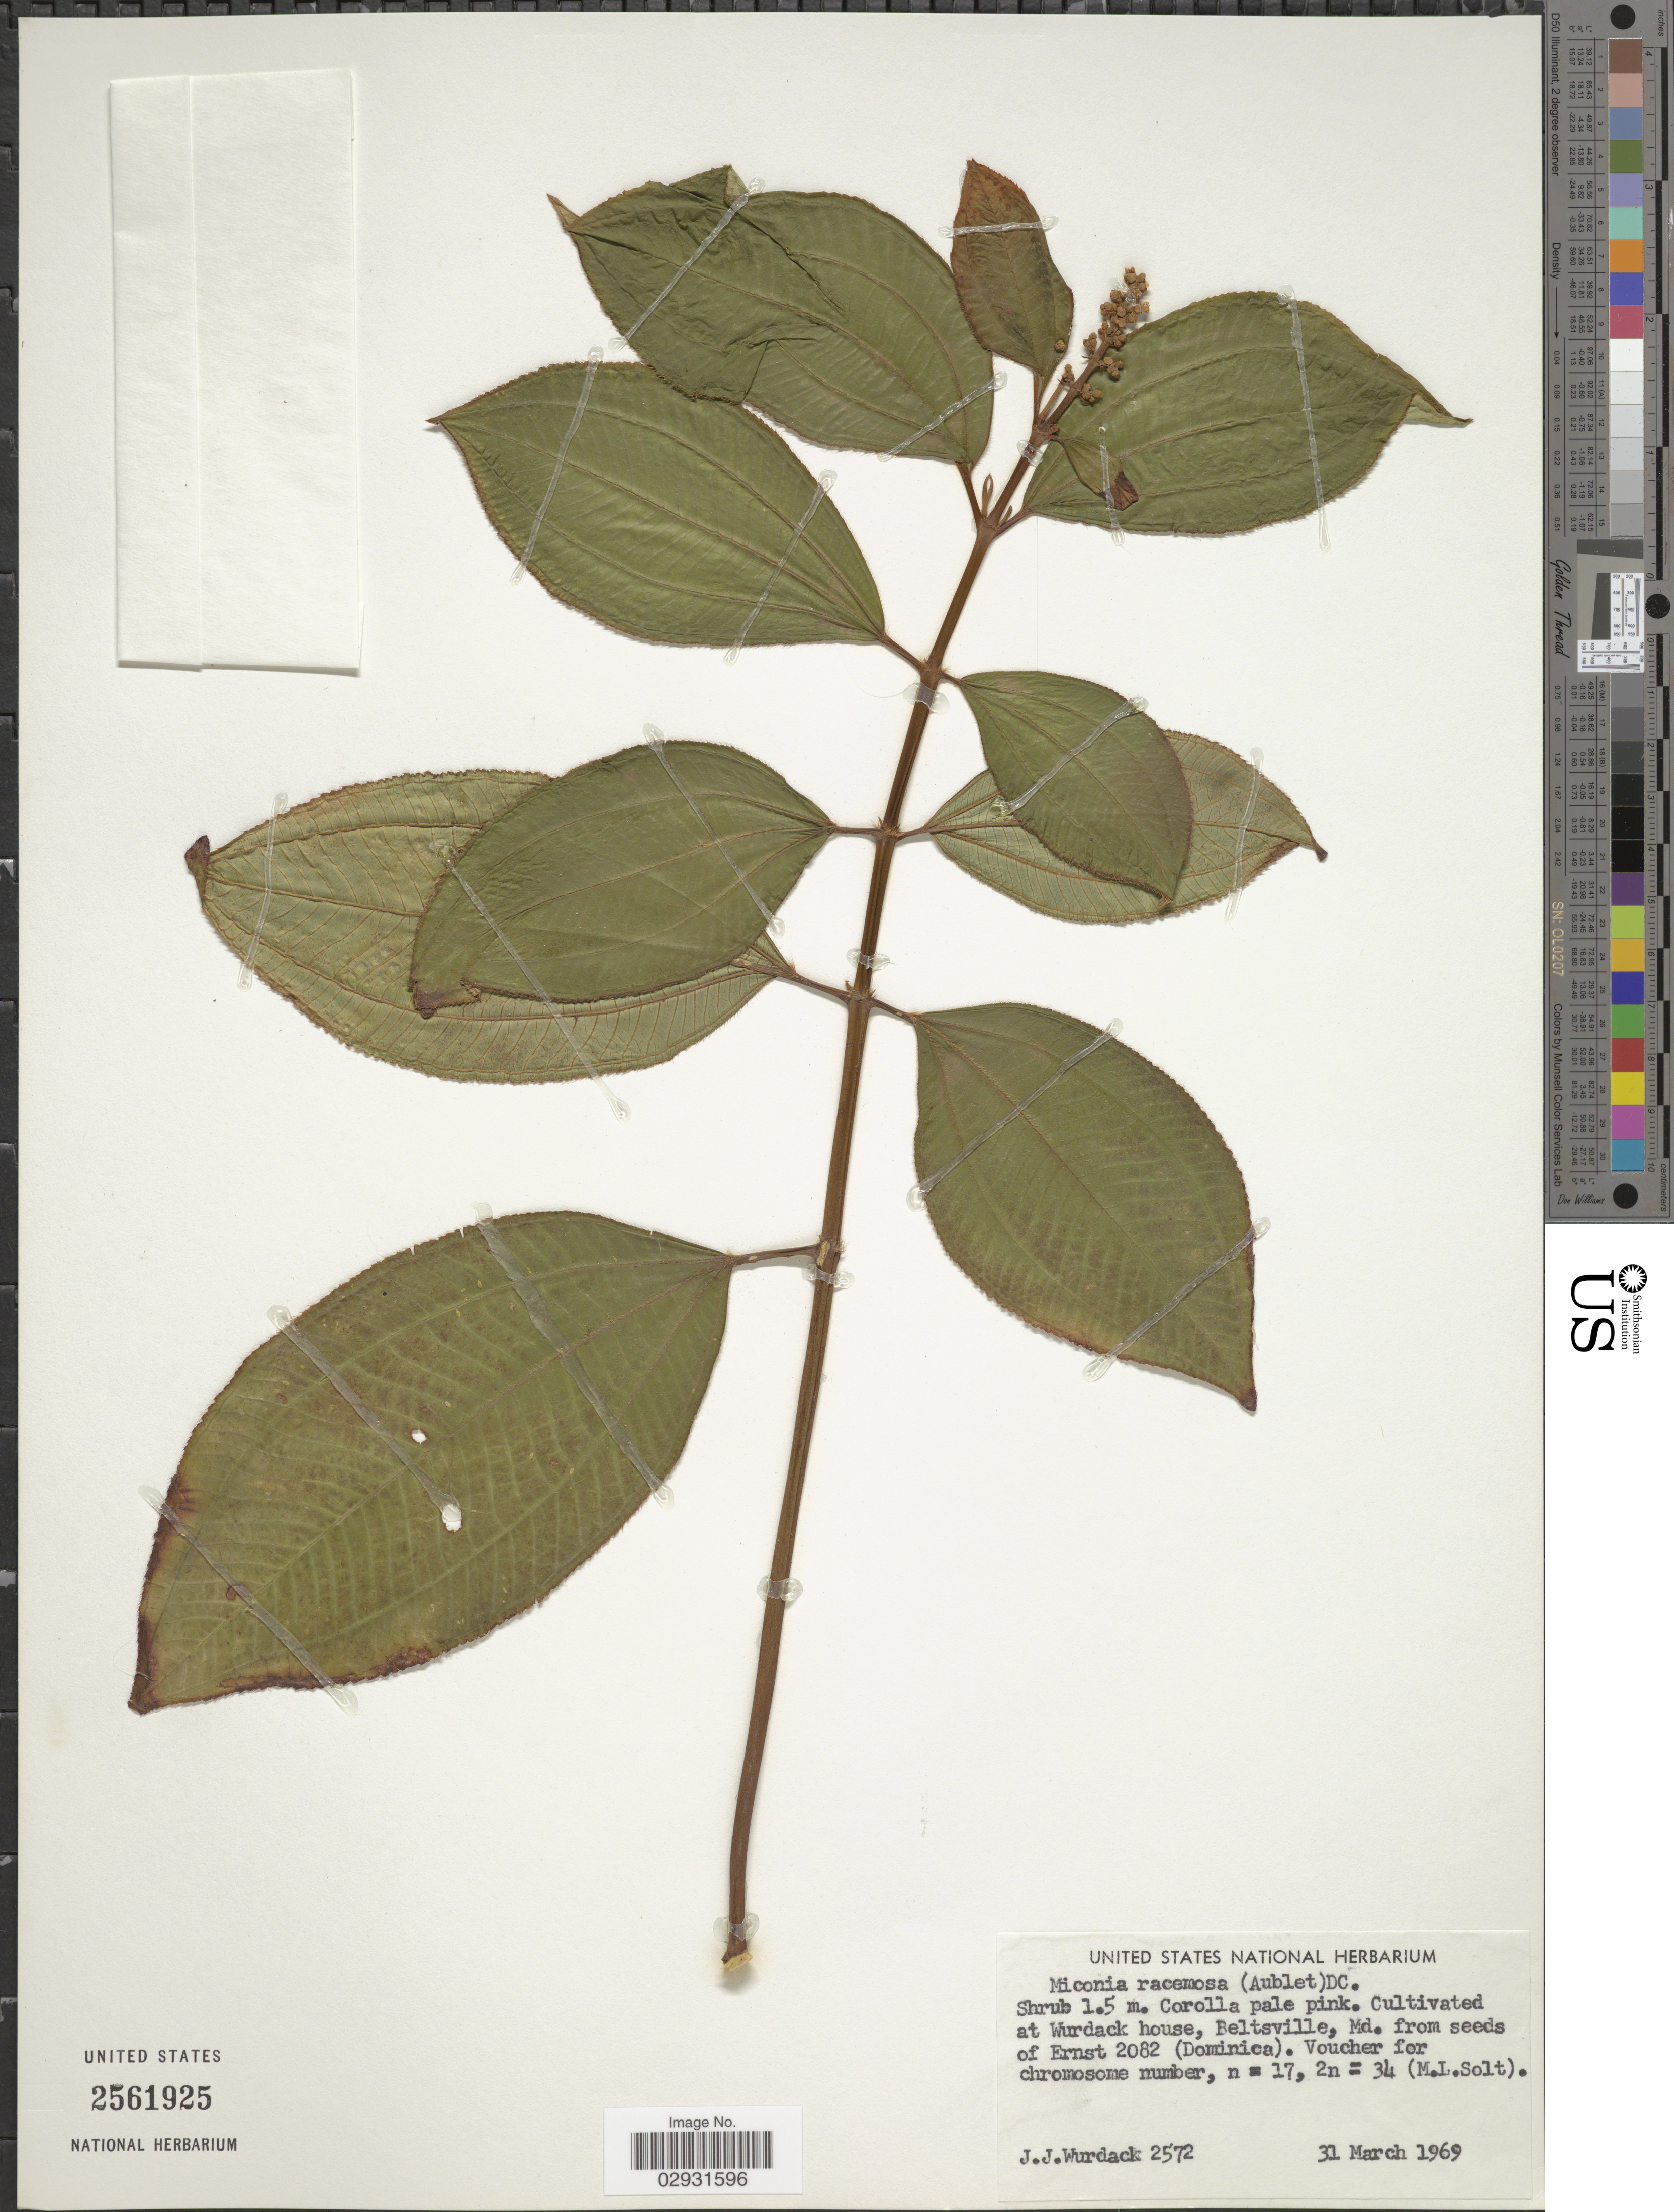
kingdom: Plantae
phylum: Tracheophyta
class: Magnoliopsida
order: Myrtales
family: Melastomataceae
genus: Miconia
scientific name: Miconia racemosa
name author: (Aubl.) DC.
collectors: J. J. Wurdack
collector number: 2572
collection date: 1969-03-31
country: United States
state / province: Maryland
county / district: Prince George's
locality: Cultivated at Wurdack house, Beltsville.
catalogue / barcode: US 2561925